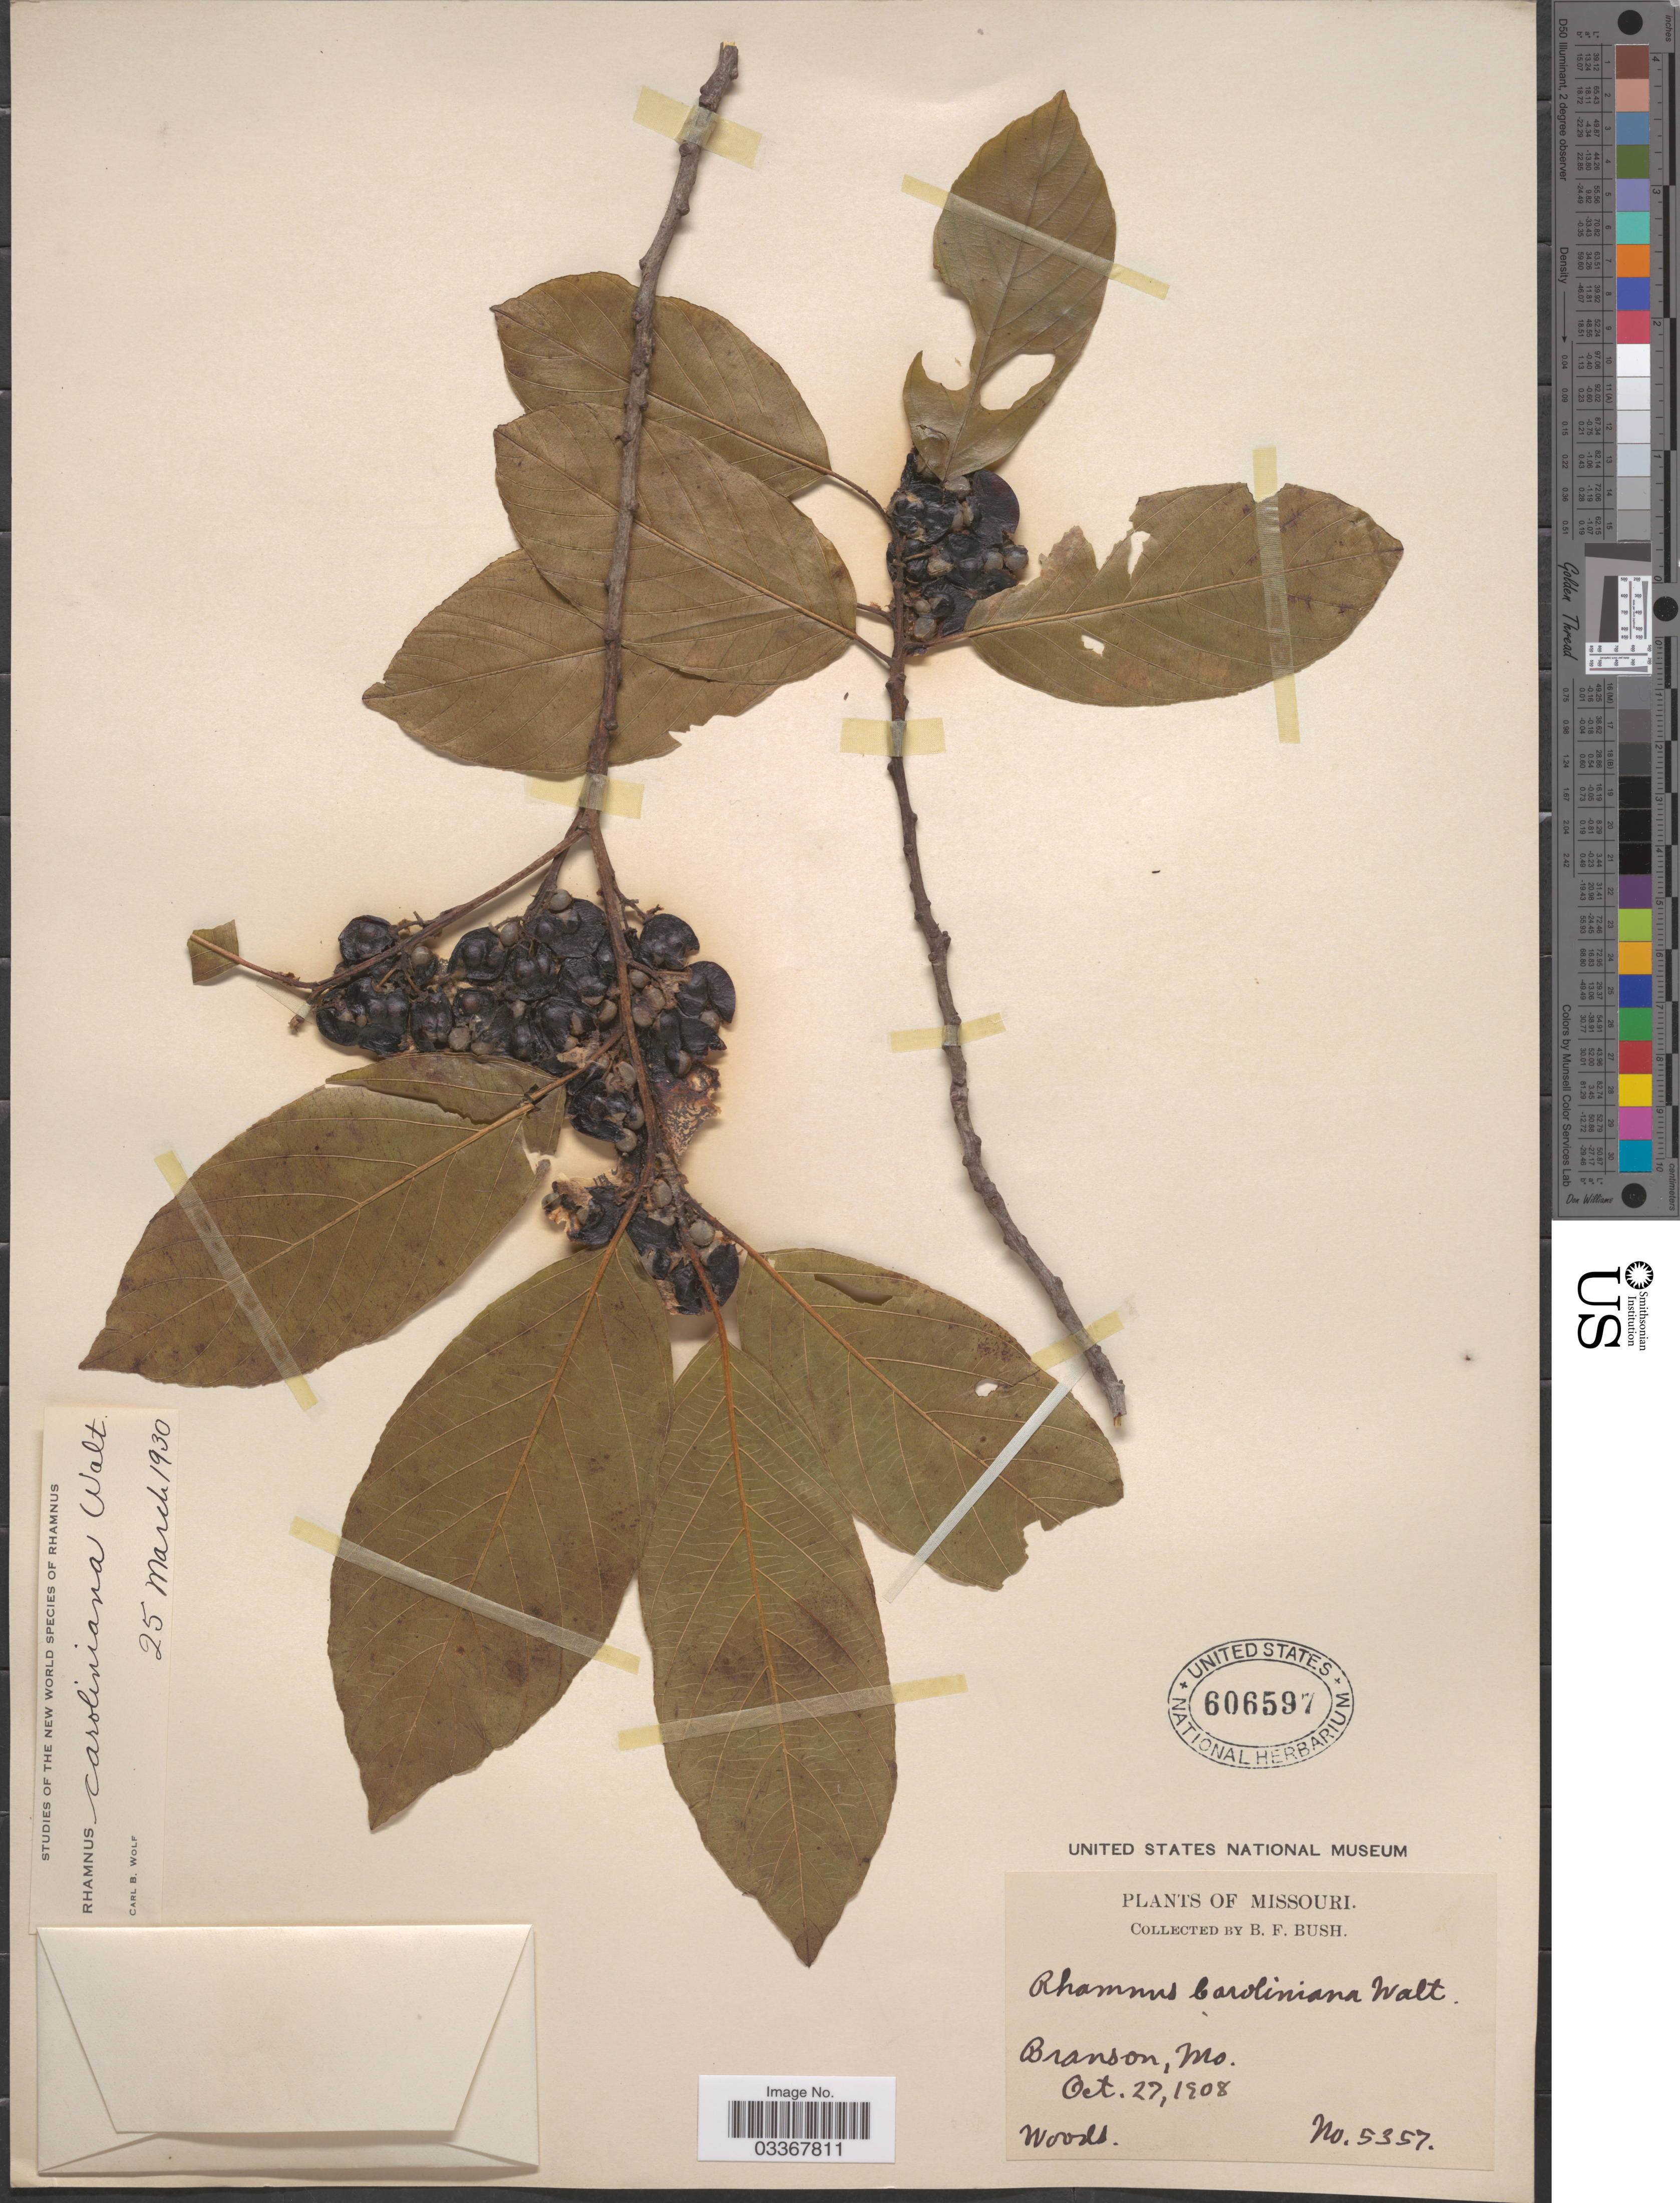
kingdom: Plantae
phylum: Tracheophyta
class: Magnoliopsida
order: Rosales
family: Rhamnaceae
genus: Frangula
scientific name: Frangula caroliniana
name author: (Walter) A. Gray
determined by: Strong, Mark T., (BOT), Smithsonian Institution - National Museum of Natural History (UNITED STATES)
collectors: B. F. Bush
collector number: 5357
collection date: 1908-10-27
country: United States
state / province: Missouri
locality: Branson.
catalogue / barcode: US 606597